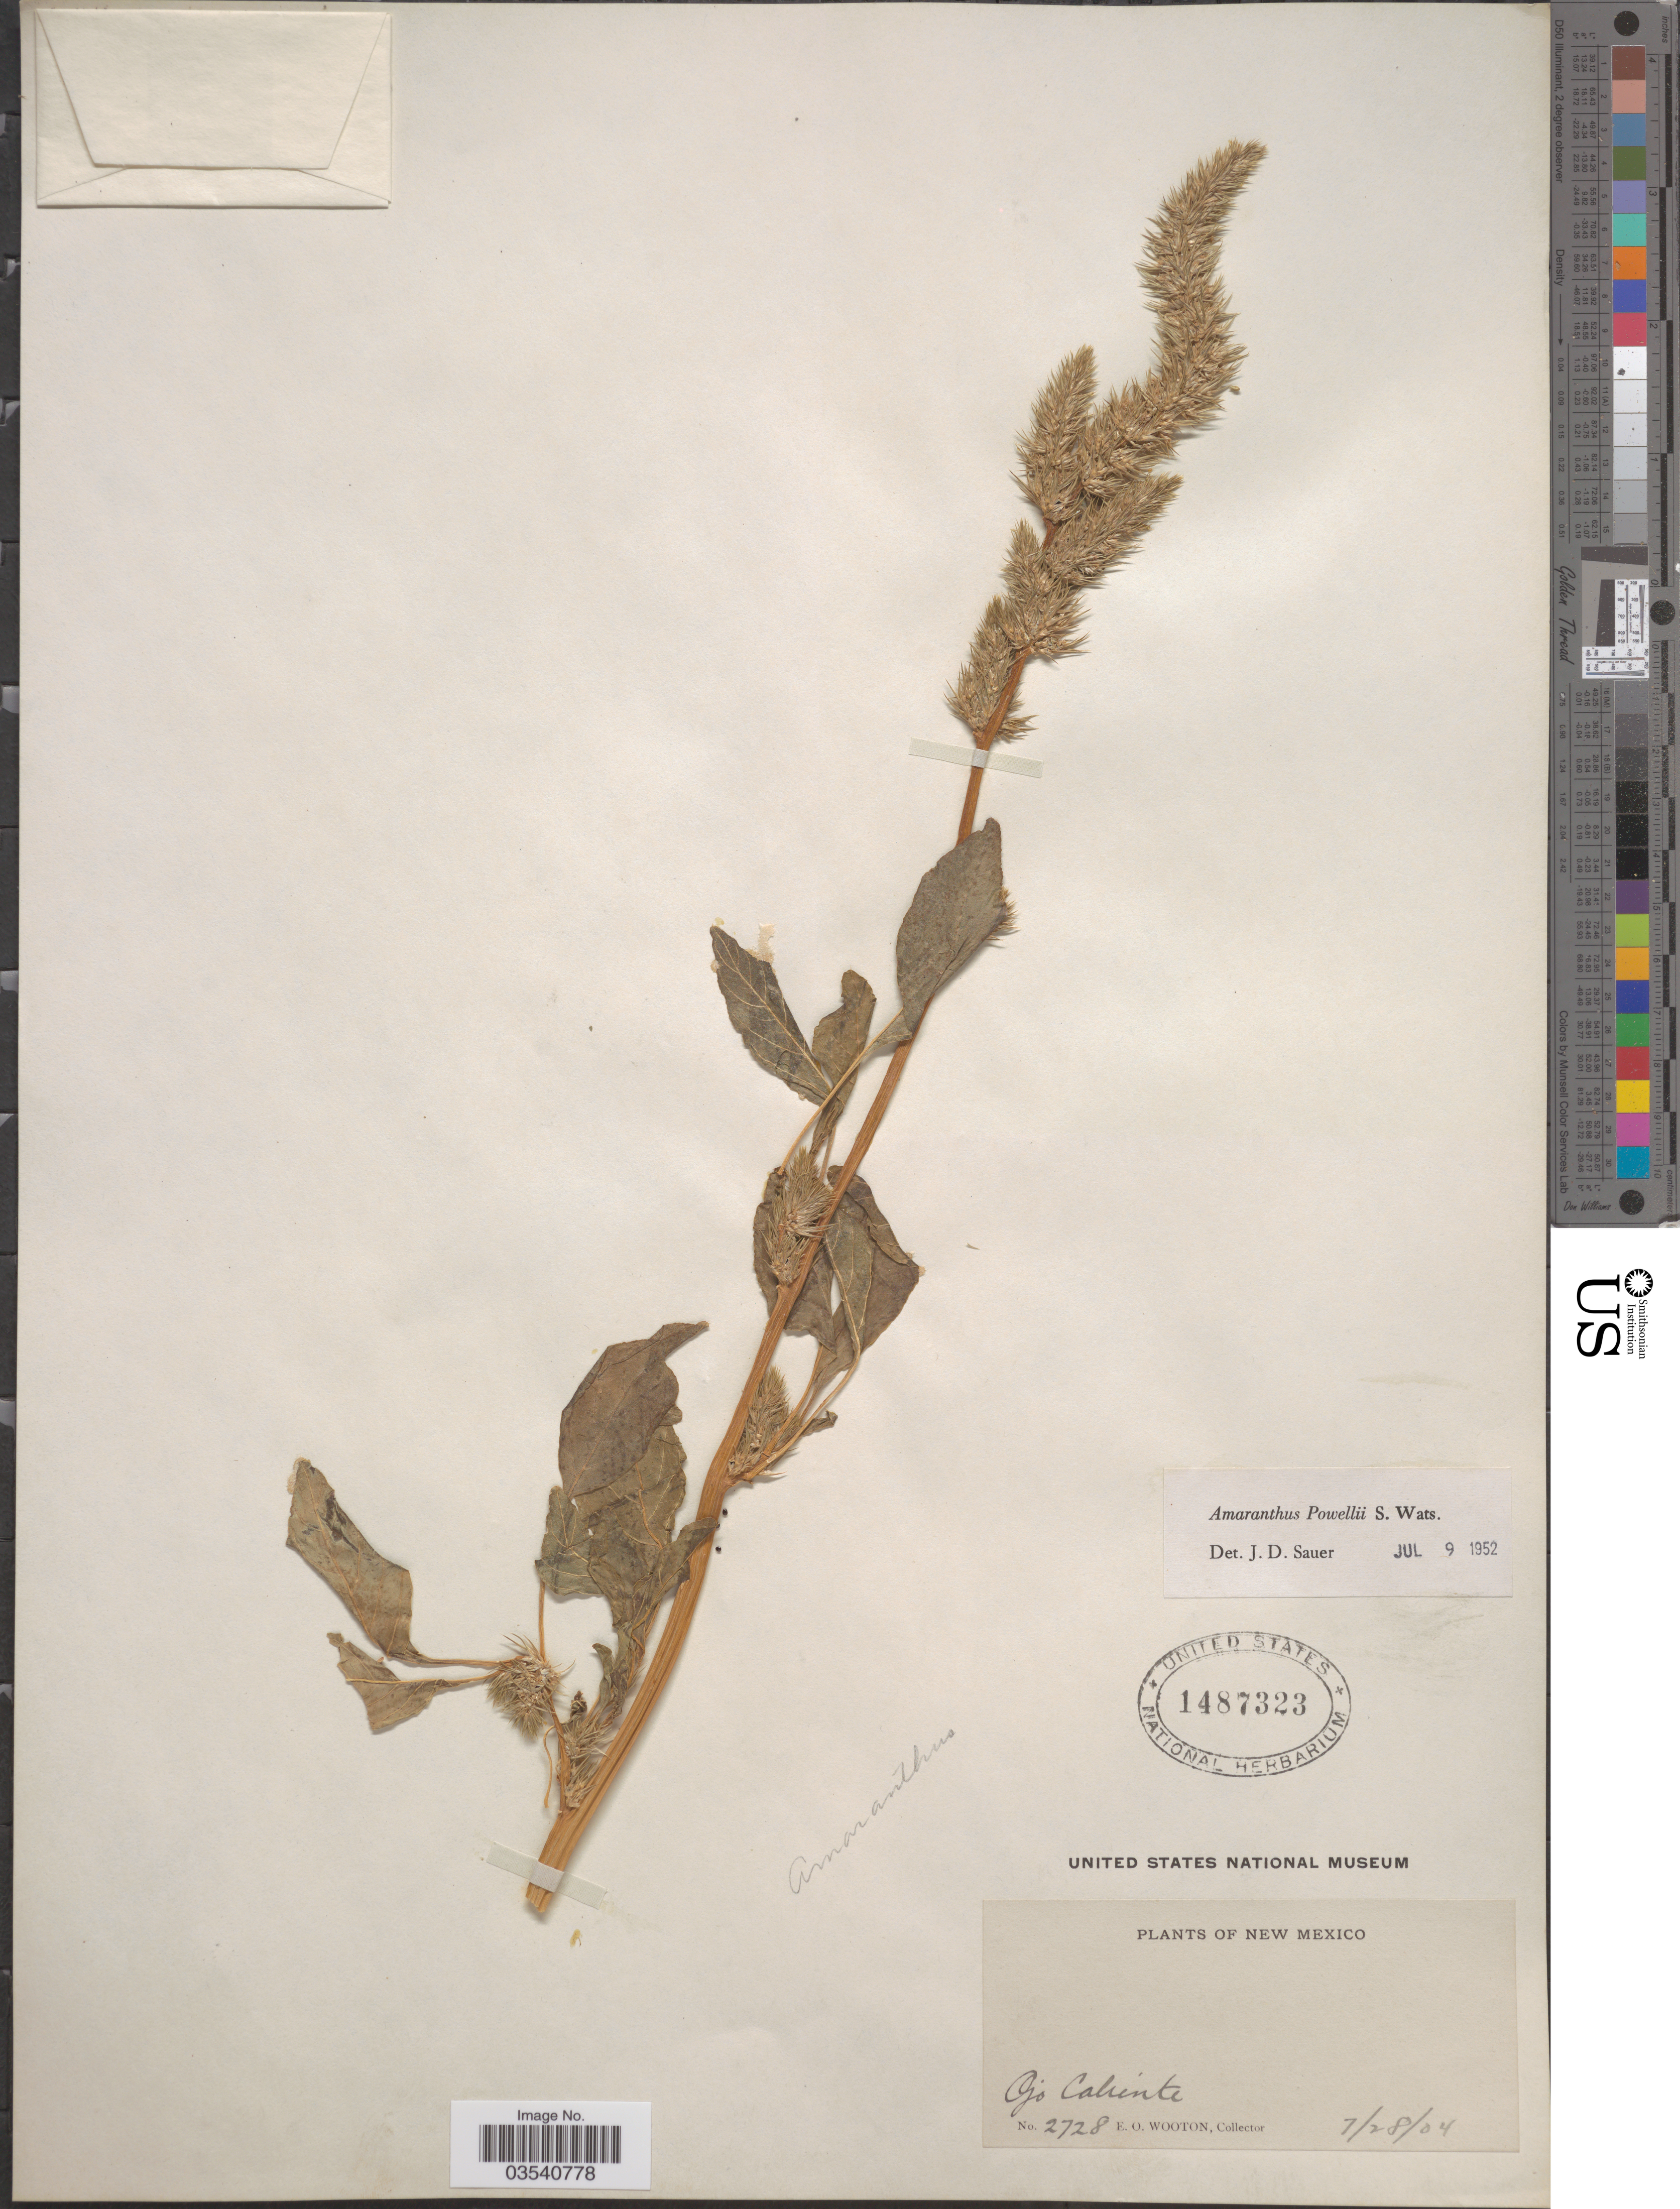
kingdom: Plantae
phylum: Tracheophyta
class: Magnoliopsida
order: Caryophyllales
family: Amaranthaceae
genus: Amaranthus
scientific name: Amaranthus powellii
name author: S. Watson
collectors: E. O. Wooton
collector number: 2728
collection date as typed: Transcribed d/m/y: 28/7/4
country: United States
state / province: New Mexico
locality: Ojo Caliente.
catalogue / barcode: US 1487323